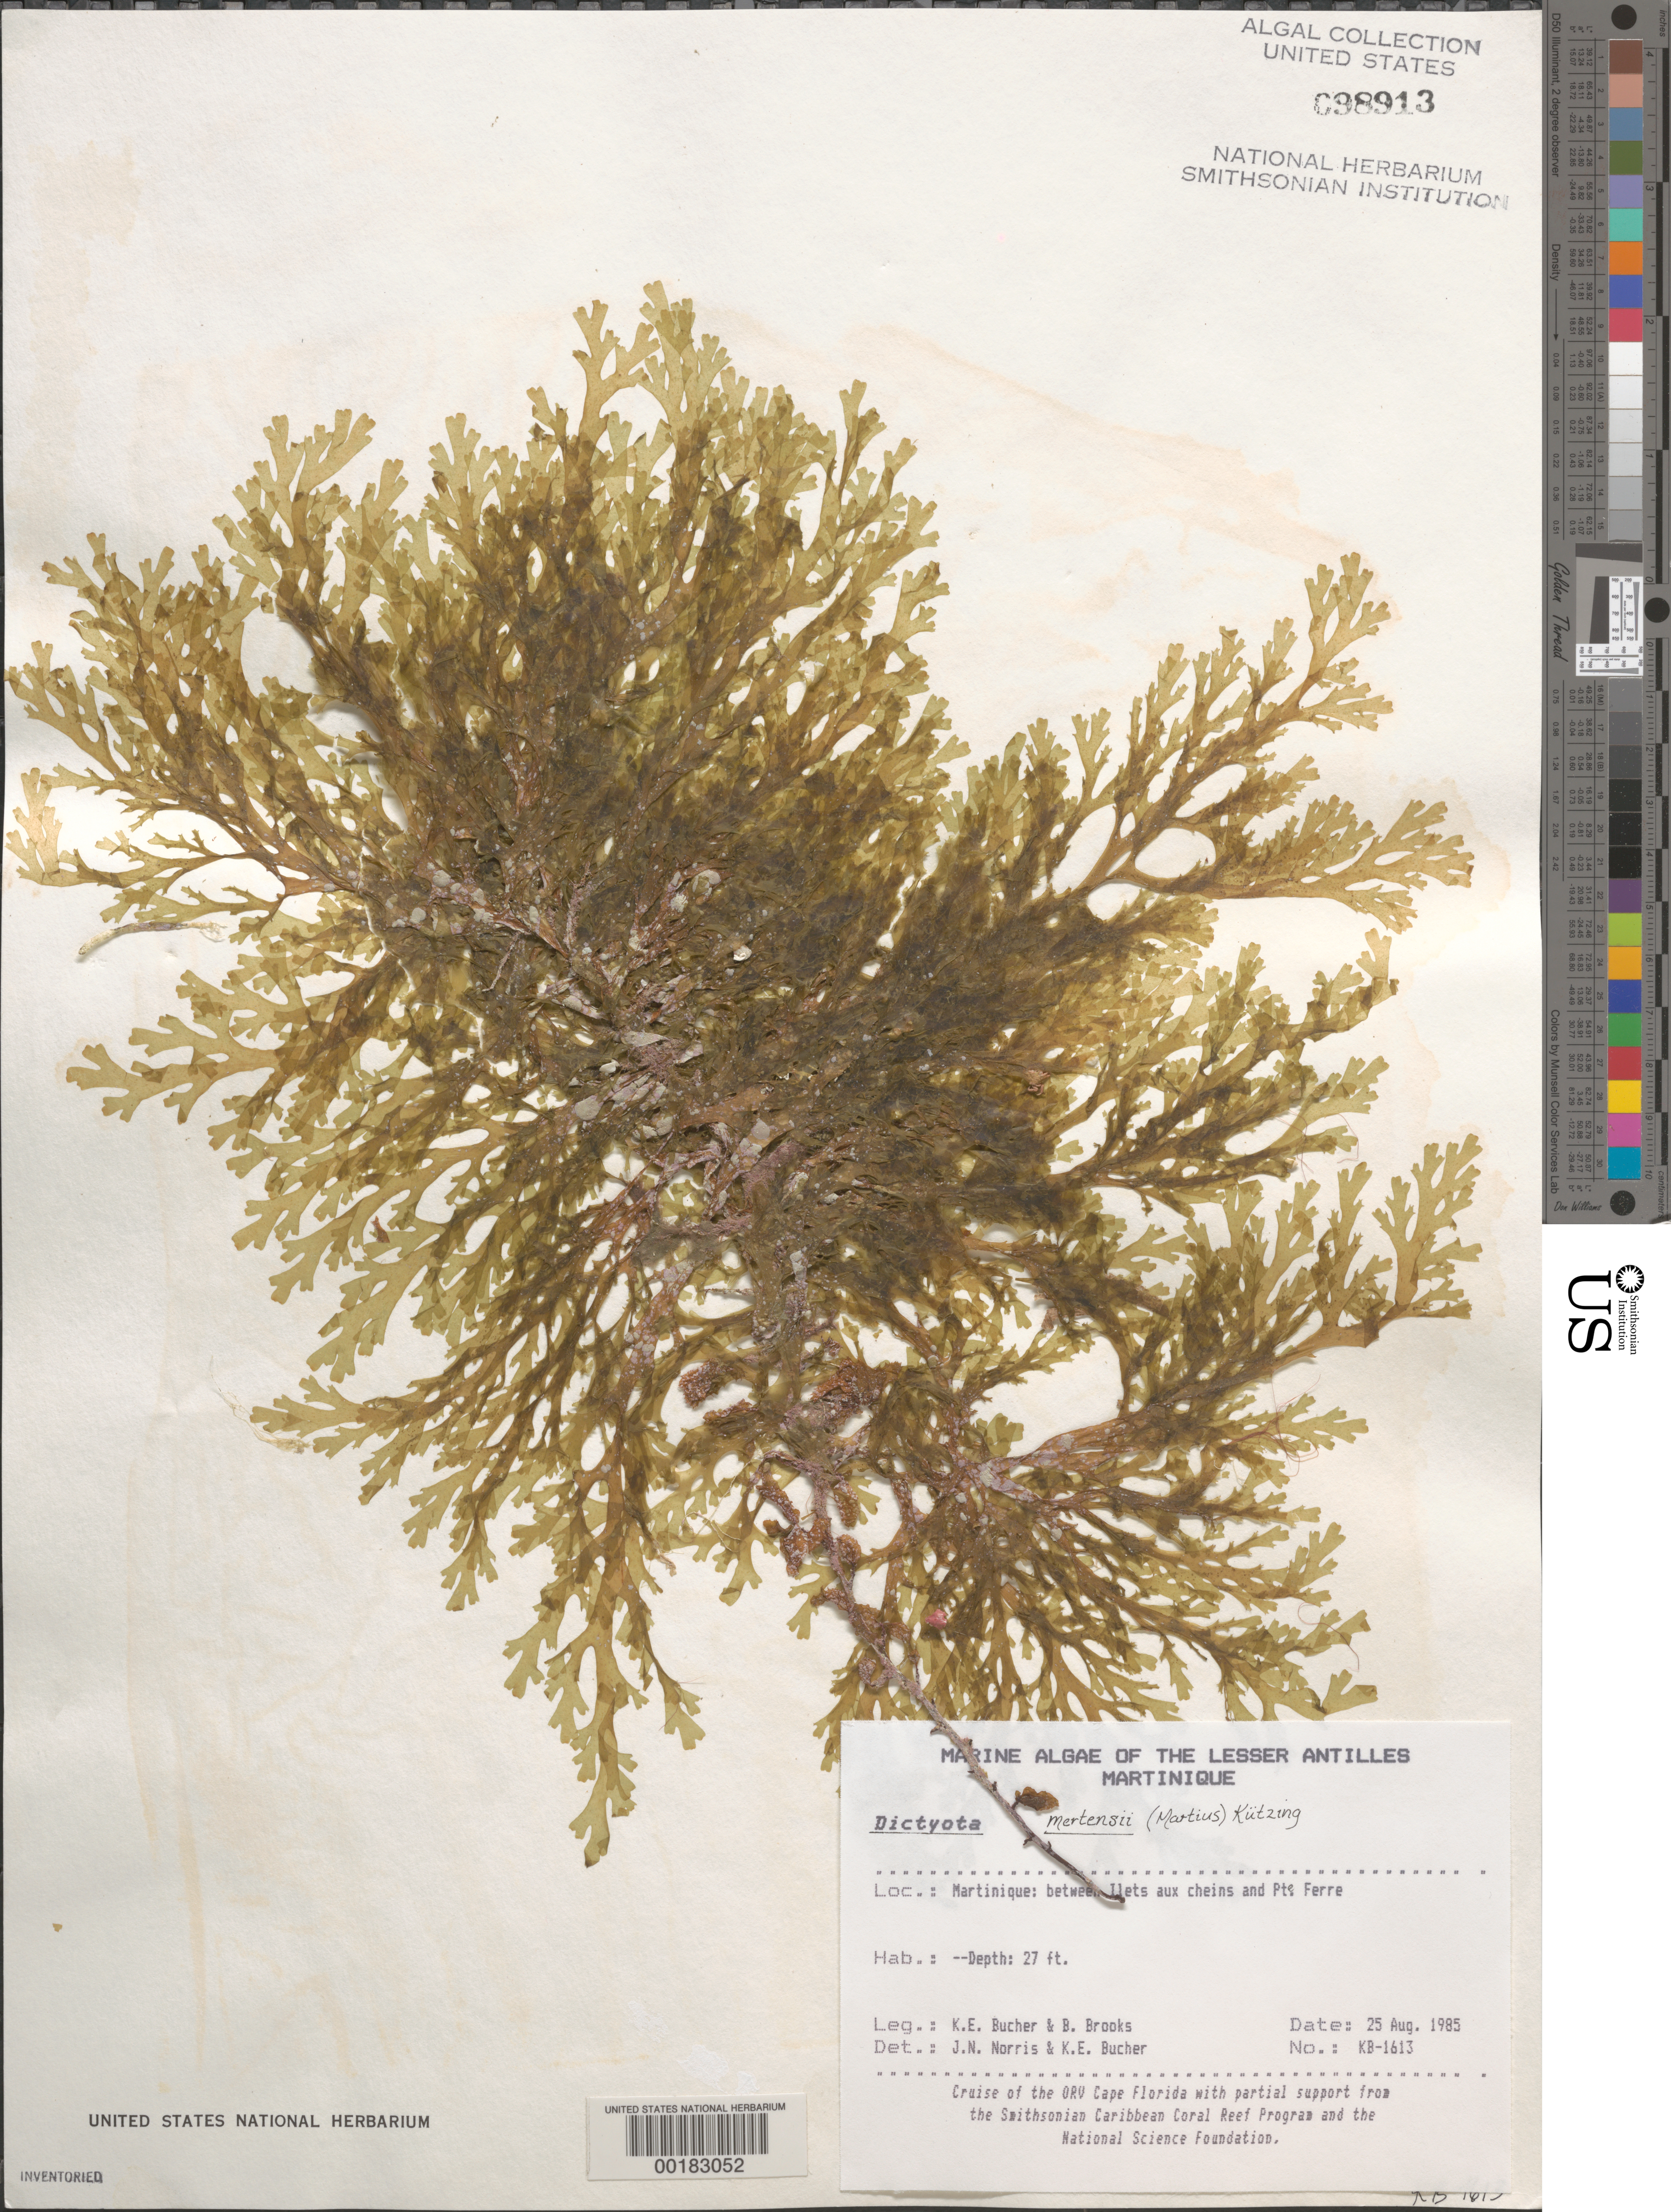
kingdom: Chromista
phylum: Ochrophyta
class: Phaeophyceae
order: Dictyotales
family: Dictyotaceae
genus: Dictyota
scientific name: Dictyota mertensii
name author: (C. Mart.) Kütz.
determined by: Norris, J. N.; Bucher, K. E.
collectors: K. E. Bucher & B. Brooks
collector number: Kb-1613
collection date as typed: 25 Aug 1985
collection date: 1985-08-25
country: Martinique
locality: Between Ilet aux Cheins and Pointe Ferre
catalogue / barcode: US 98913